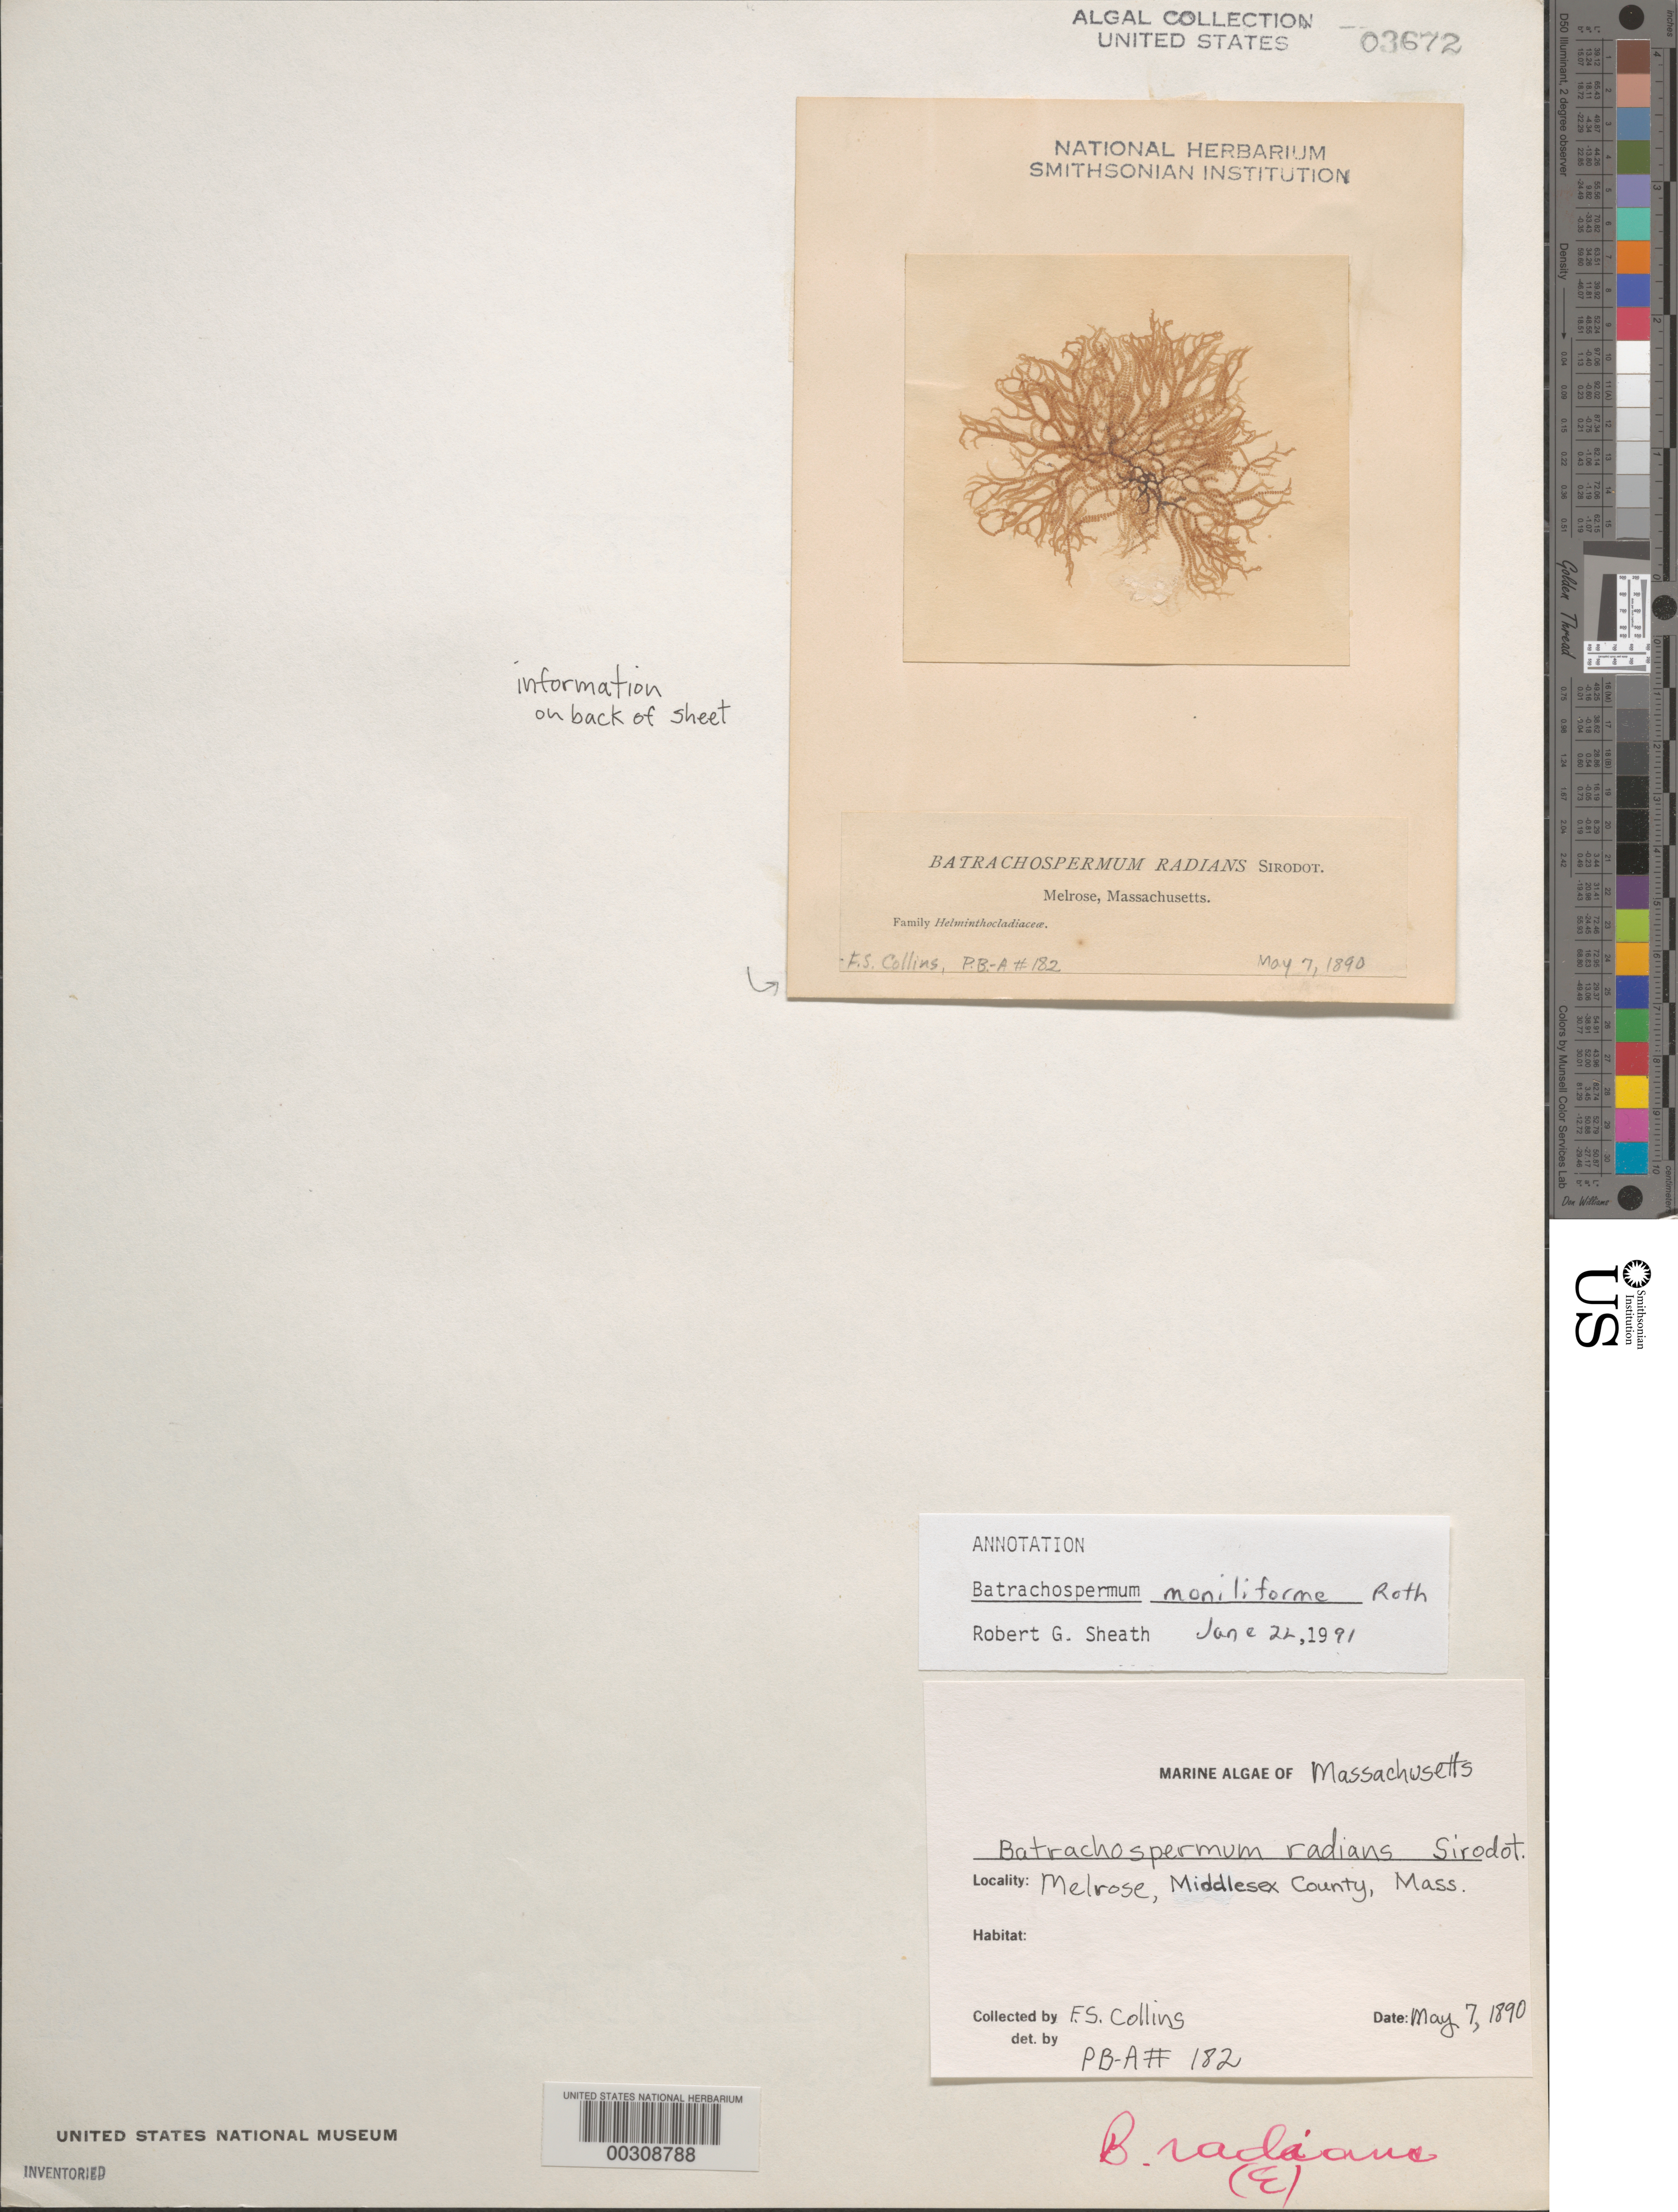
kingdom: Plantae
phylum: Rhodophyta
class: Florideophyceae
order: Batrachospermales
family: Batrachospermaceae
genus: Batrachospermum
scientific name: Batrachospermum gelatinosum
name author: (L.) DC.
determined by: Algae name updating Project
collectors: F. Collins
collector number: PB-A 182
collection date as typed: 07 May 1890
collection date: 1890-05-07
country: United States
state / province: Massachusetts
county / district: Middlesex County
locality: Melrose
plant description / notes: Collins, Holden & Setchell, Phycotheca Boreali-Americana, as Batrachospermum radians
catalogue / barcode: US 3672